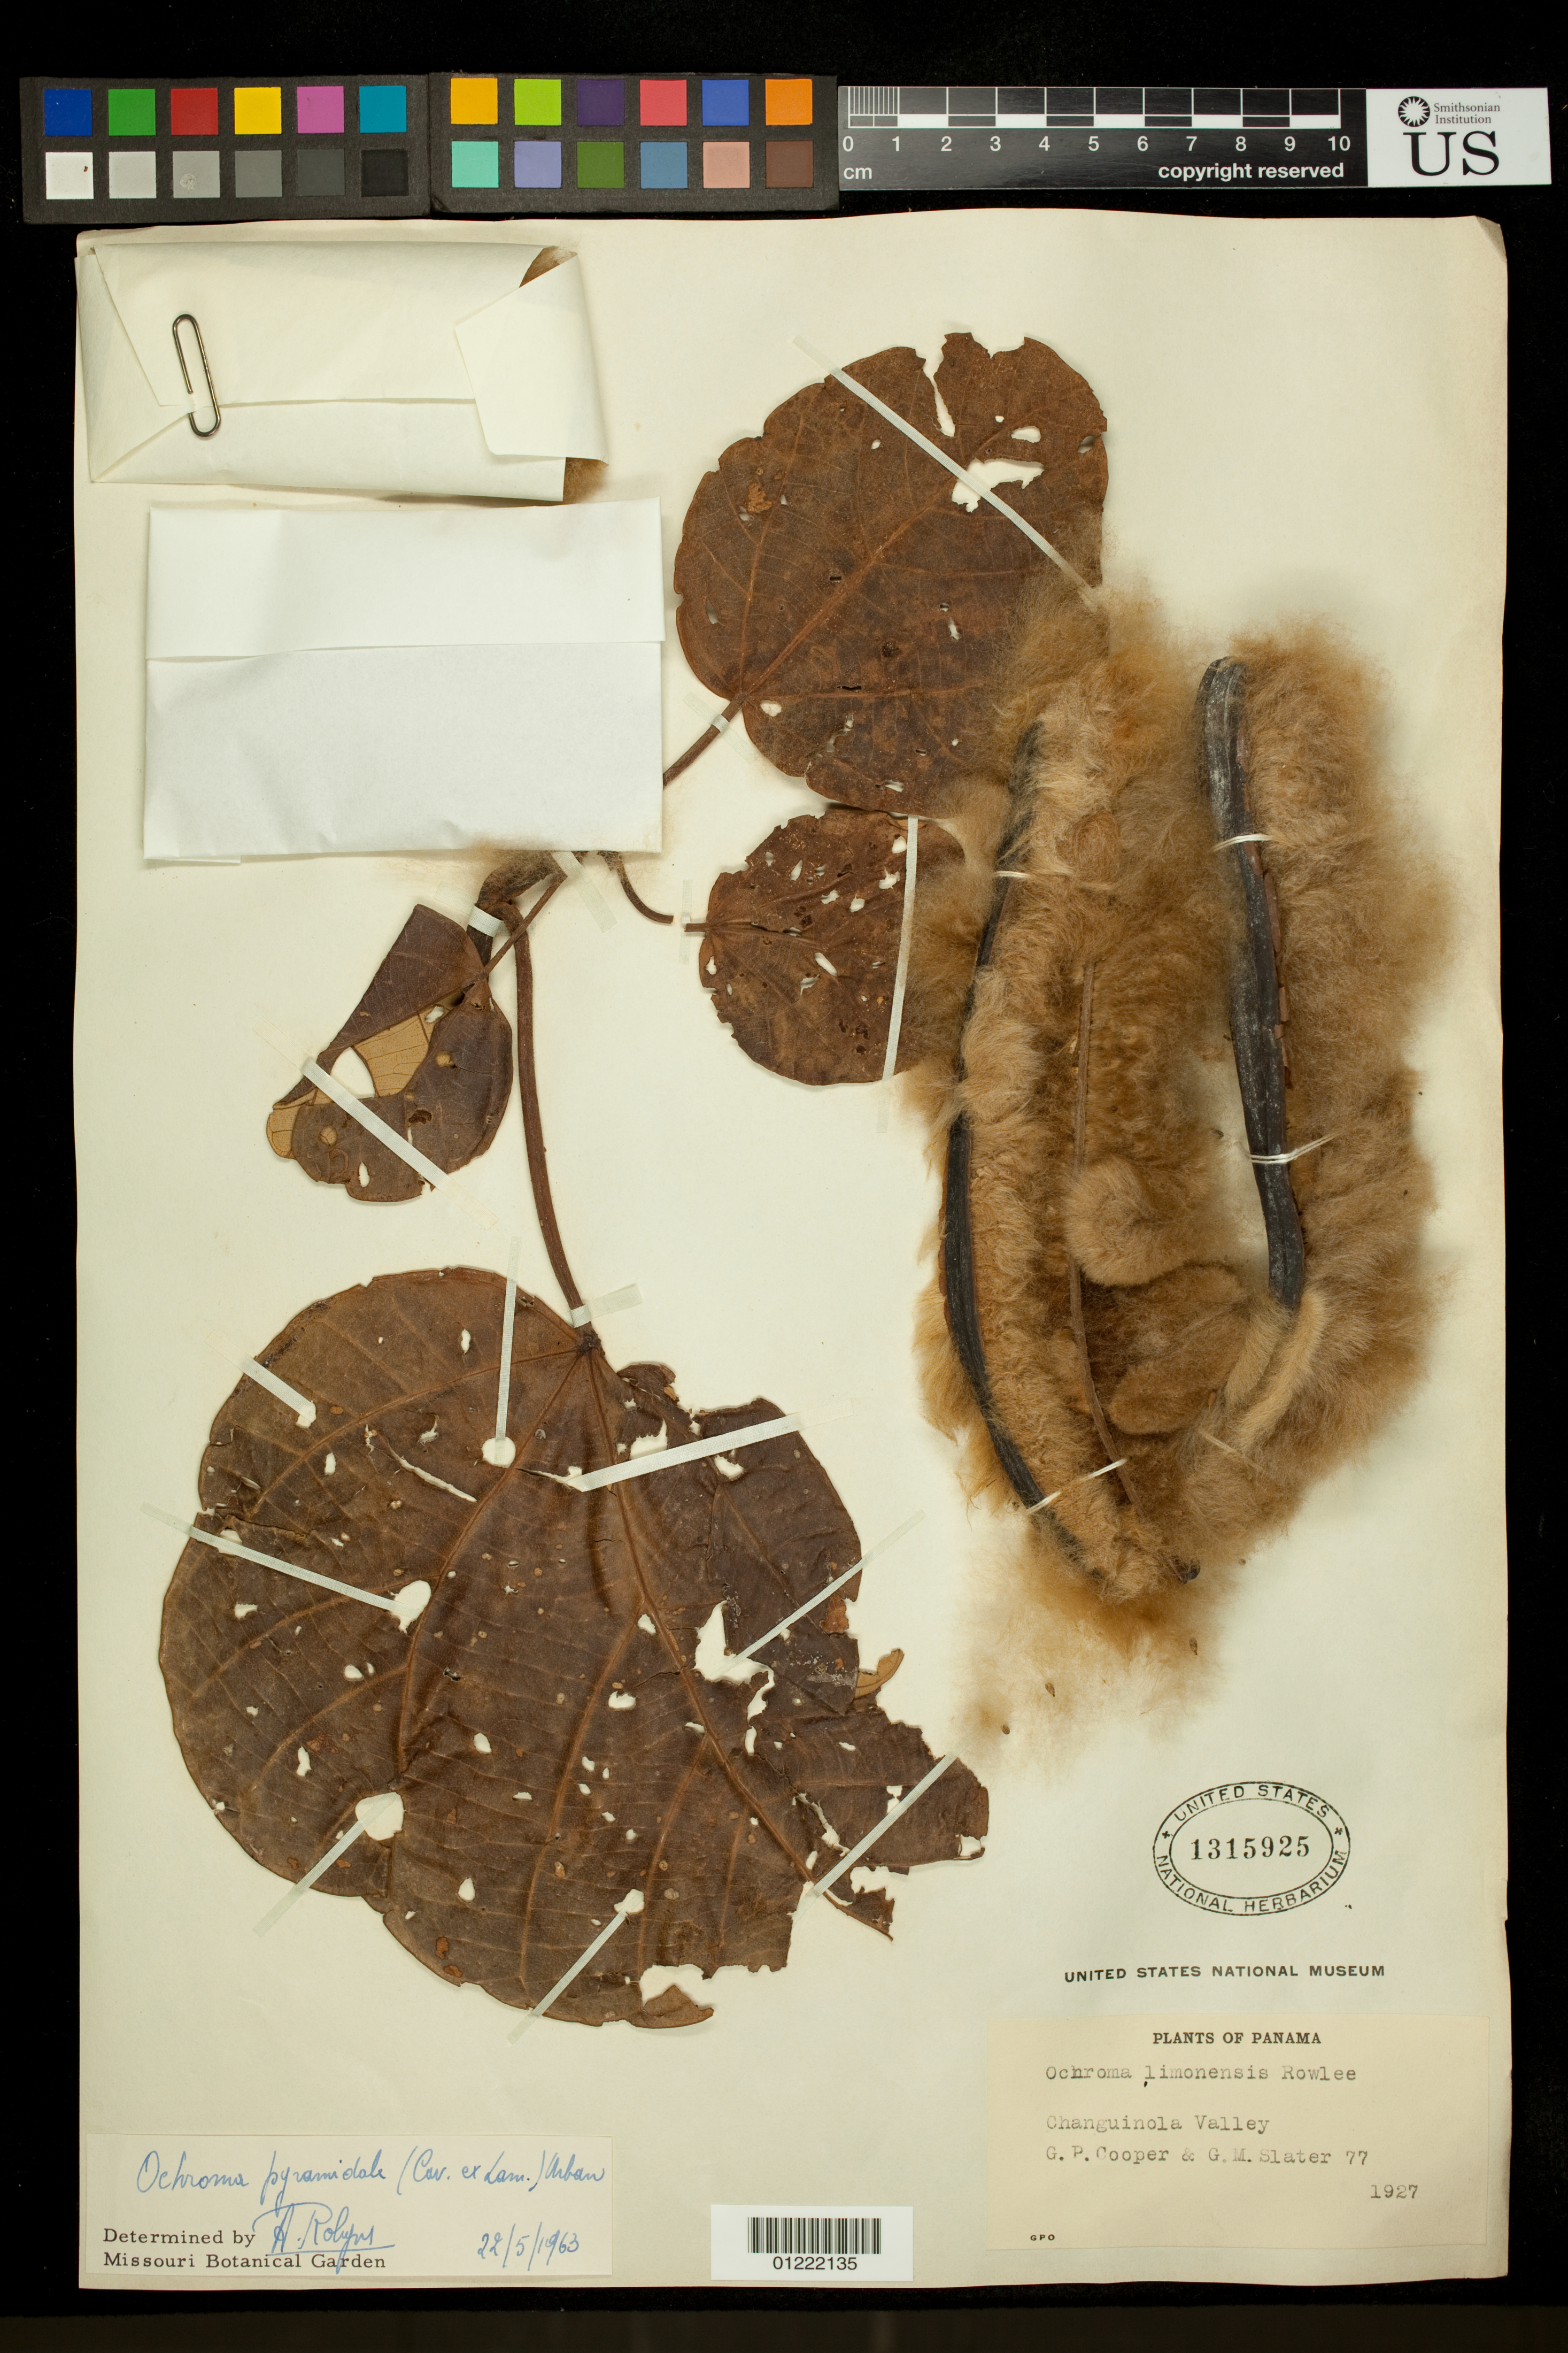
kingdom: Plantae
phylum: Tracheophyta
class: Magnoliopsida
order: Malvales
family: Malvaceae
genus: Ochroma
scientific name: Ochroma pyramidale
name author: (Cav. ex Lam.) Urb.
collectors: G. Cooper & G. Slater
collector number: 77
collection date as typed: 1927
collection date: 1927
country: Panama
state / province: Bocas del Toro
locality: Changuinola Valley.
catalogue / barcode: US 1315925